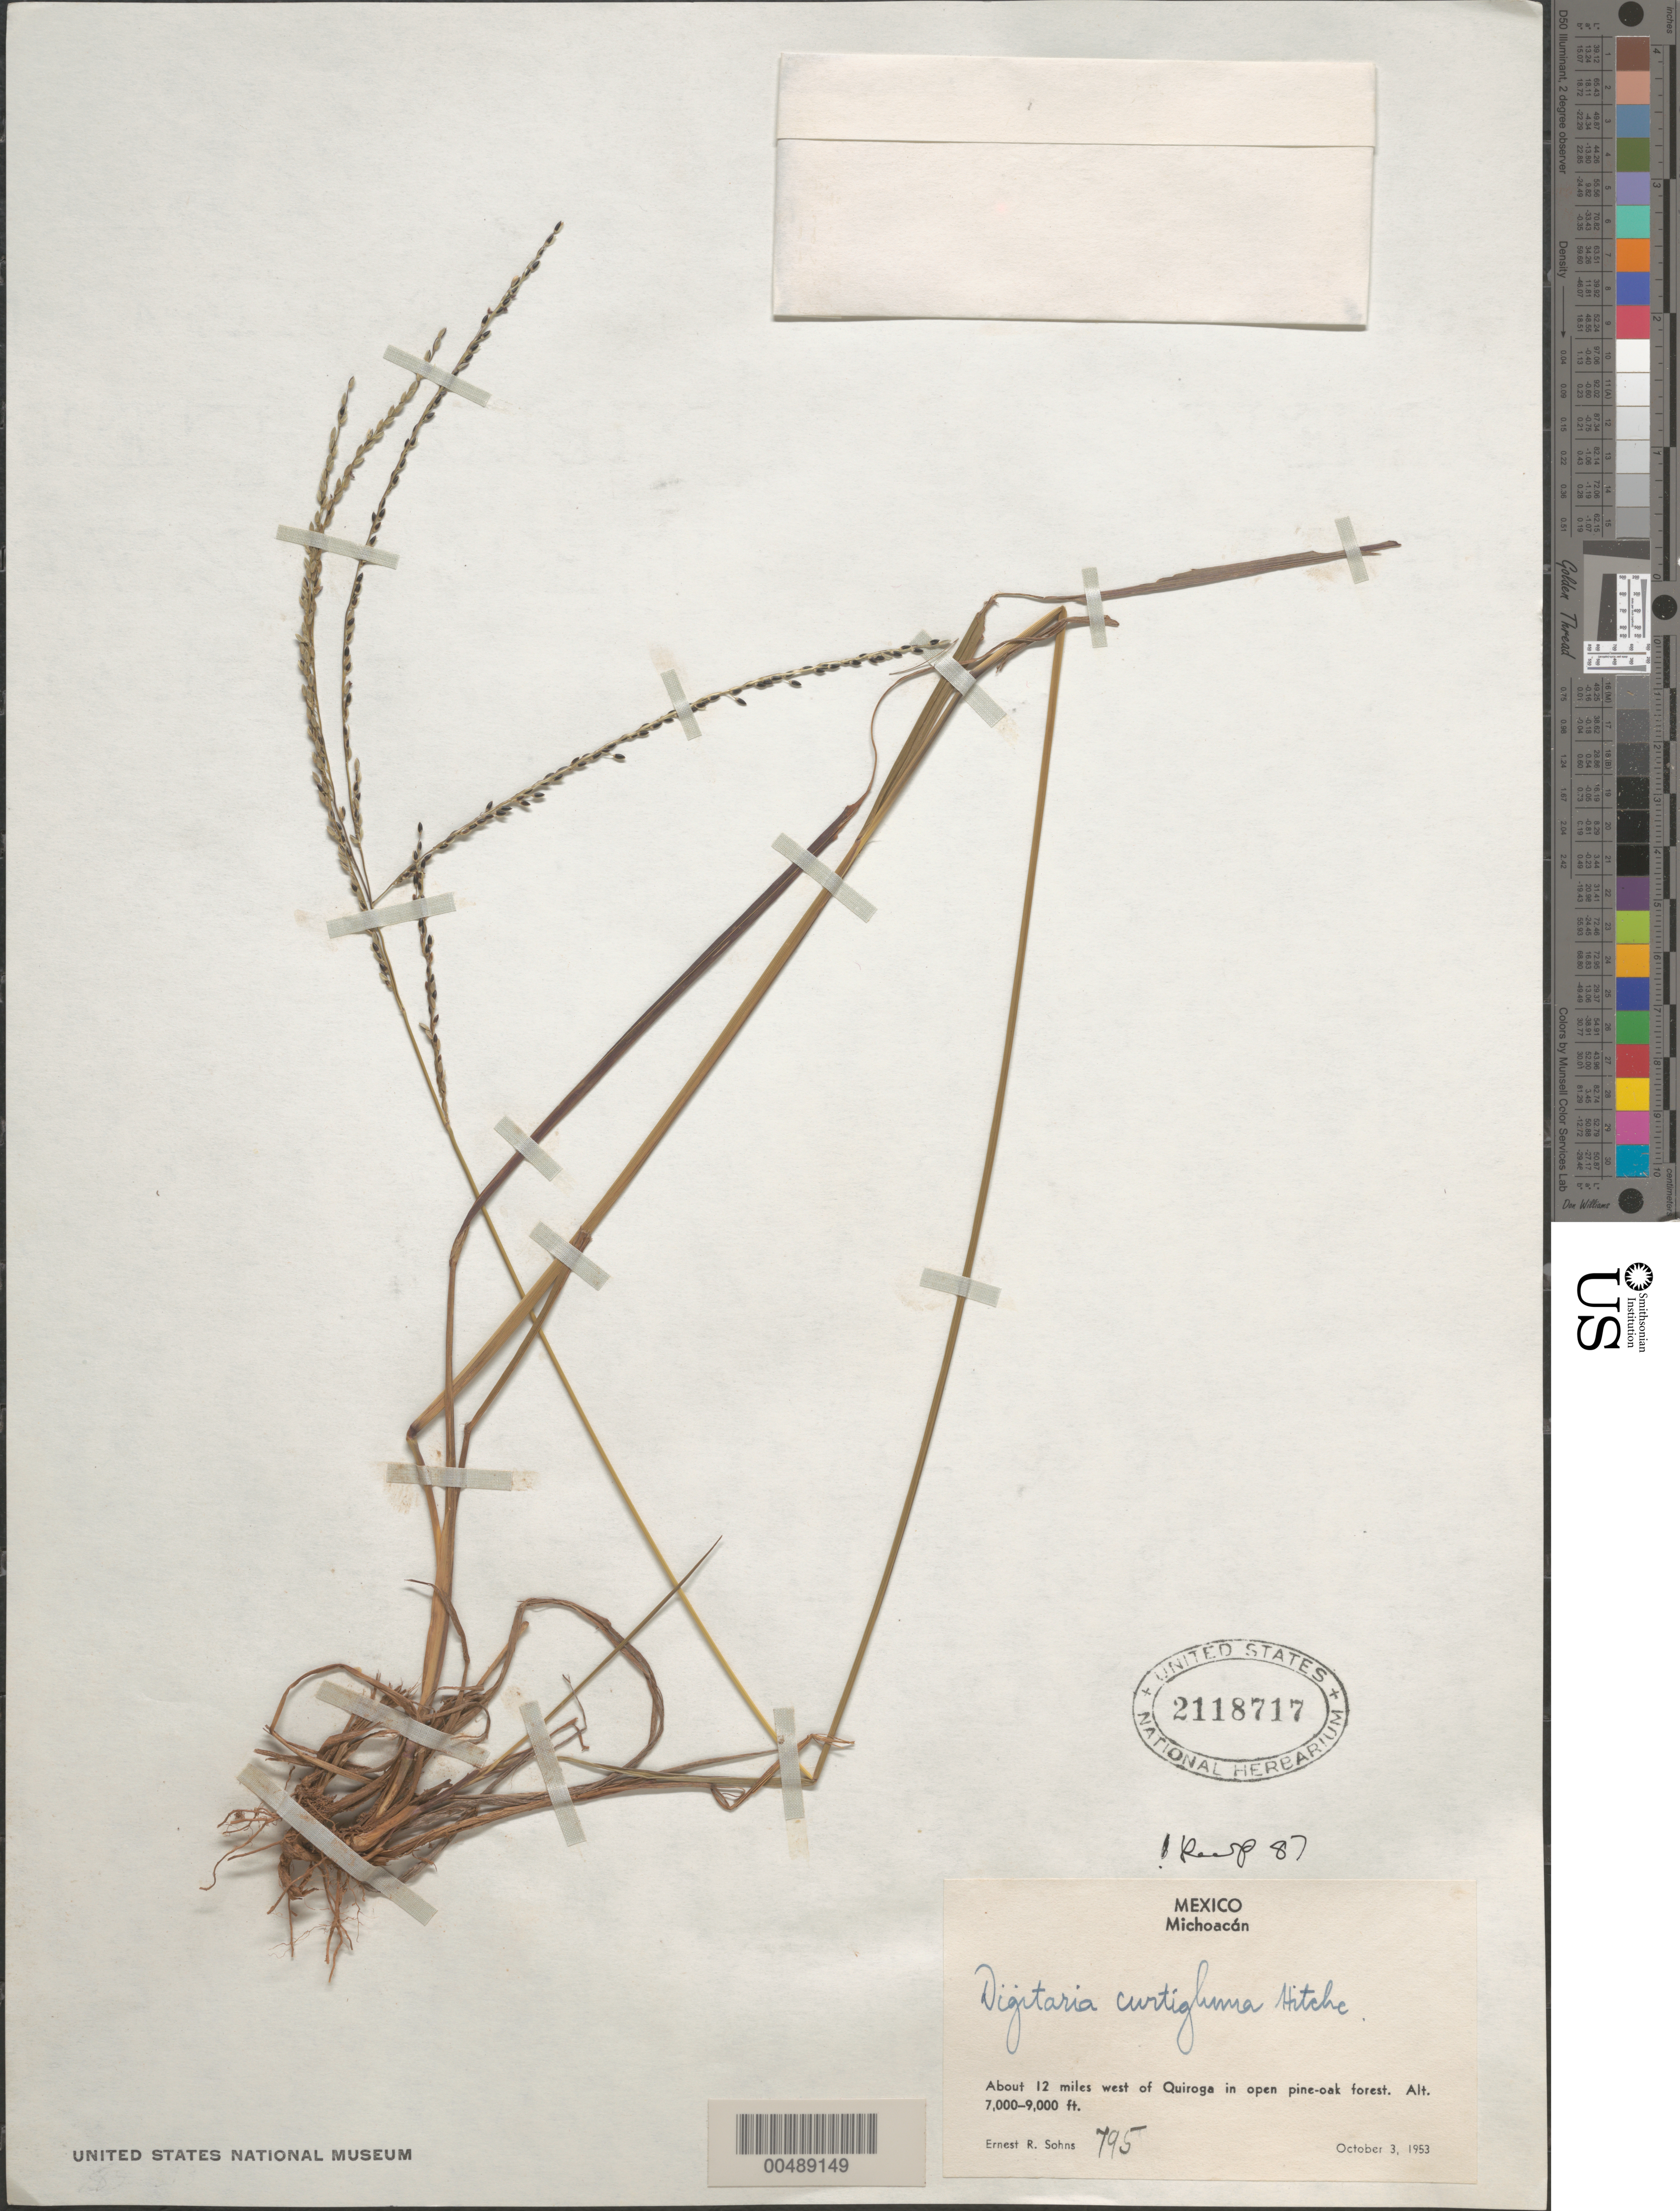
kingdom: Plantae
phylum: Tracheophyta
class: Liliopsida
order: Poales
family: Poaceae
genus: Digitaria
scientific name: Digitaria curtigluma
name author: Hitchc.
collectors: E. R. Sohns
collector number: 795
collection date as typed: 3 Oct 1953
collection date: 1953-10-03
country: Mexico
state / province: Michoacán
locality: About 12 mi W of Quiroga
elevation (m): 2134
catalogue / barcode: US 2118717